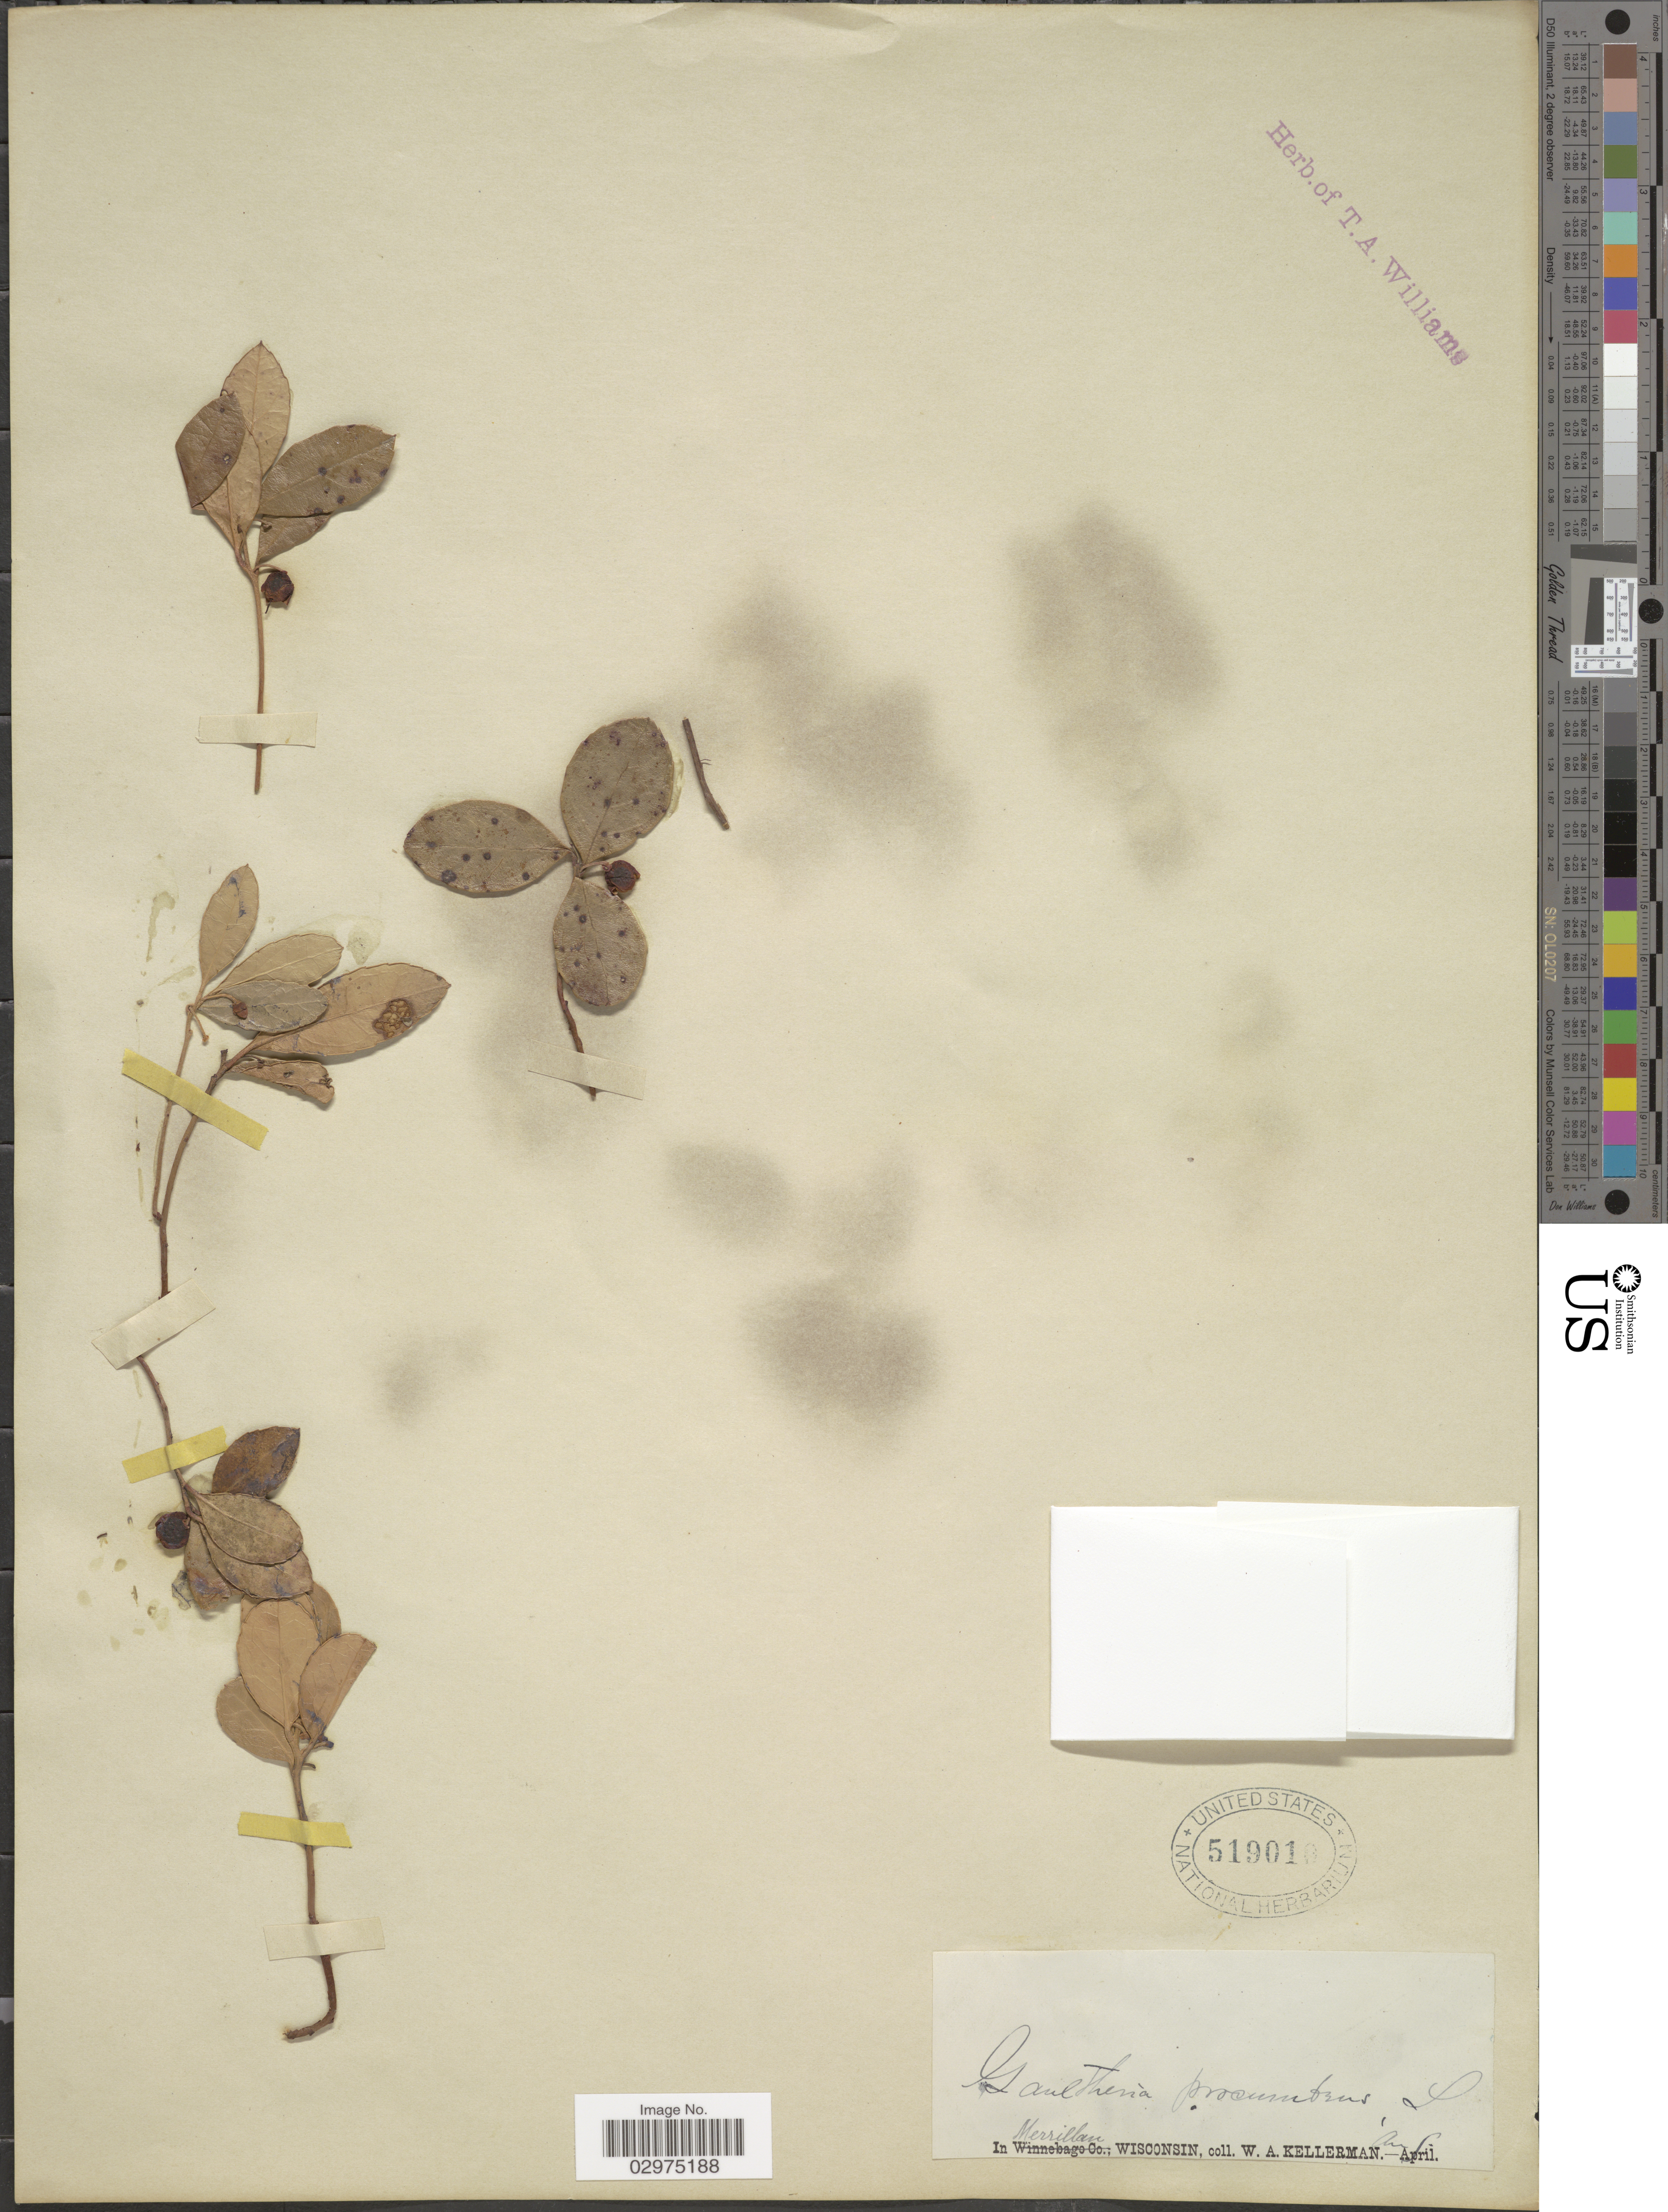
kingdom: Plantae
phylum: Tracheophyta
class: Magnoliopsida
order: Ericales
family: Ericaceae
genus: Gaultheria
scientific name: Gaultheria procumbens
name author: L.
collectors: W. Kellerman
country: United States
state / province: Wisconsin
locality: In Merillan.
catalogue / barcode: US 519010